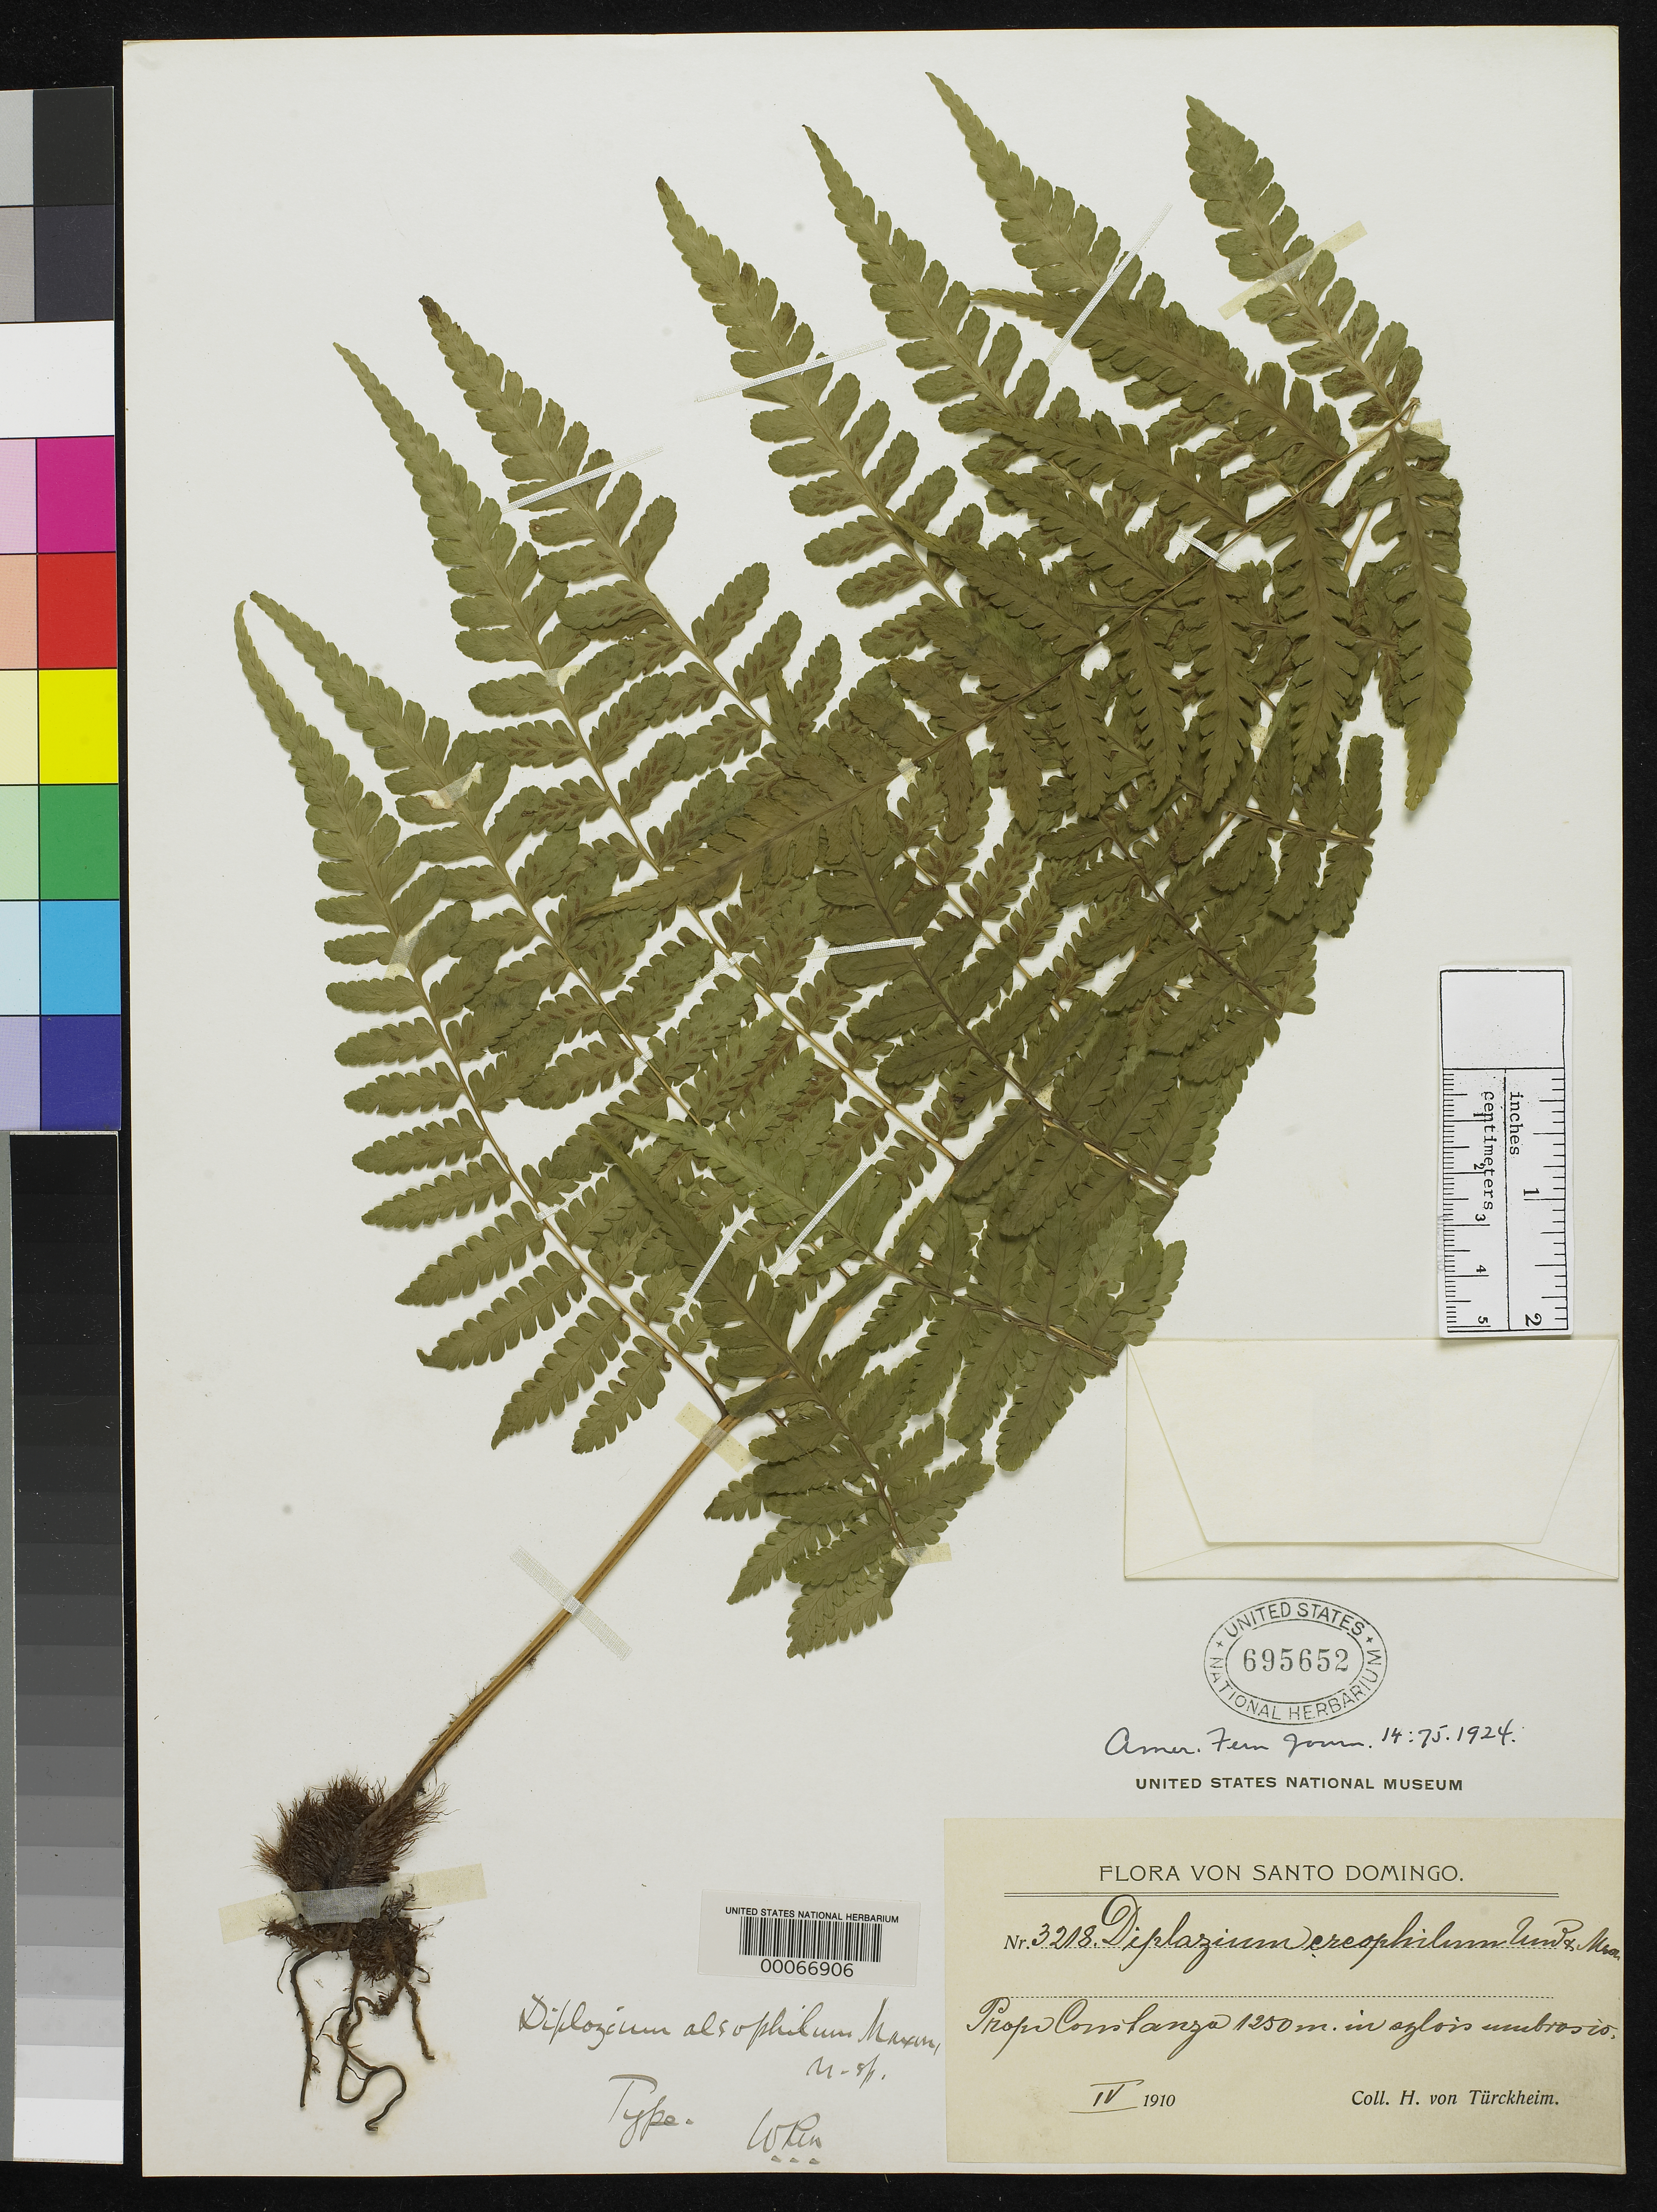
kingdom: Plantae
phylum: Tracheophyta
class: Polypodiopsida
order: Polypodiales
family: Athyriaceae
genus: Diplazium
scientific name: Diplazium alsophilum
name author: Maxon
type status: Holotype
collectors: H. von Türckheim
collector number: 3218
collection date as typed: IV 1910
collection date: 1910-04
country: Dominican Republic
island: Hispaniola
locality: Prope Constanza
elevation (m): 1250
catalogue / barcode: US 695652